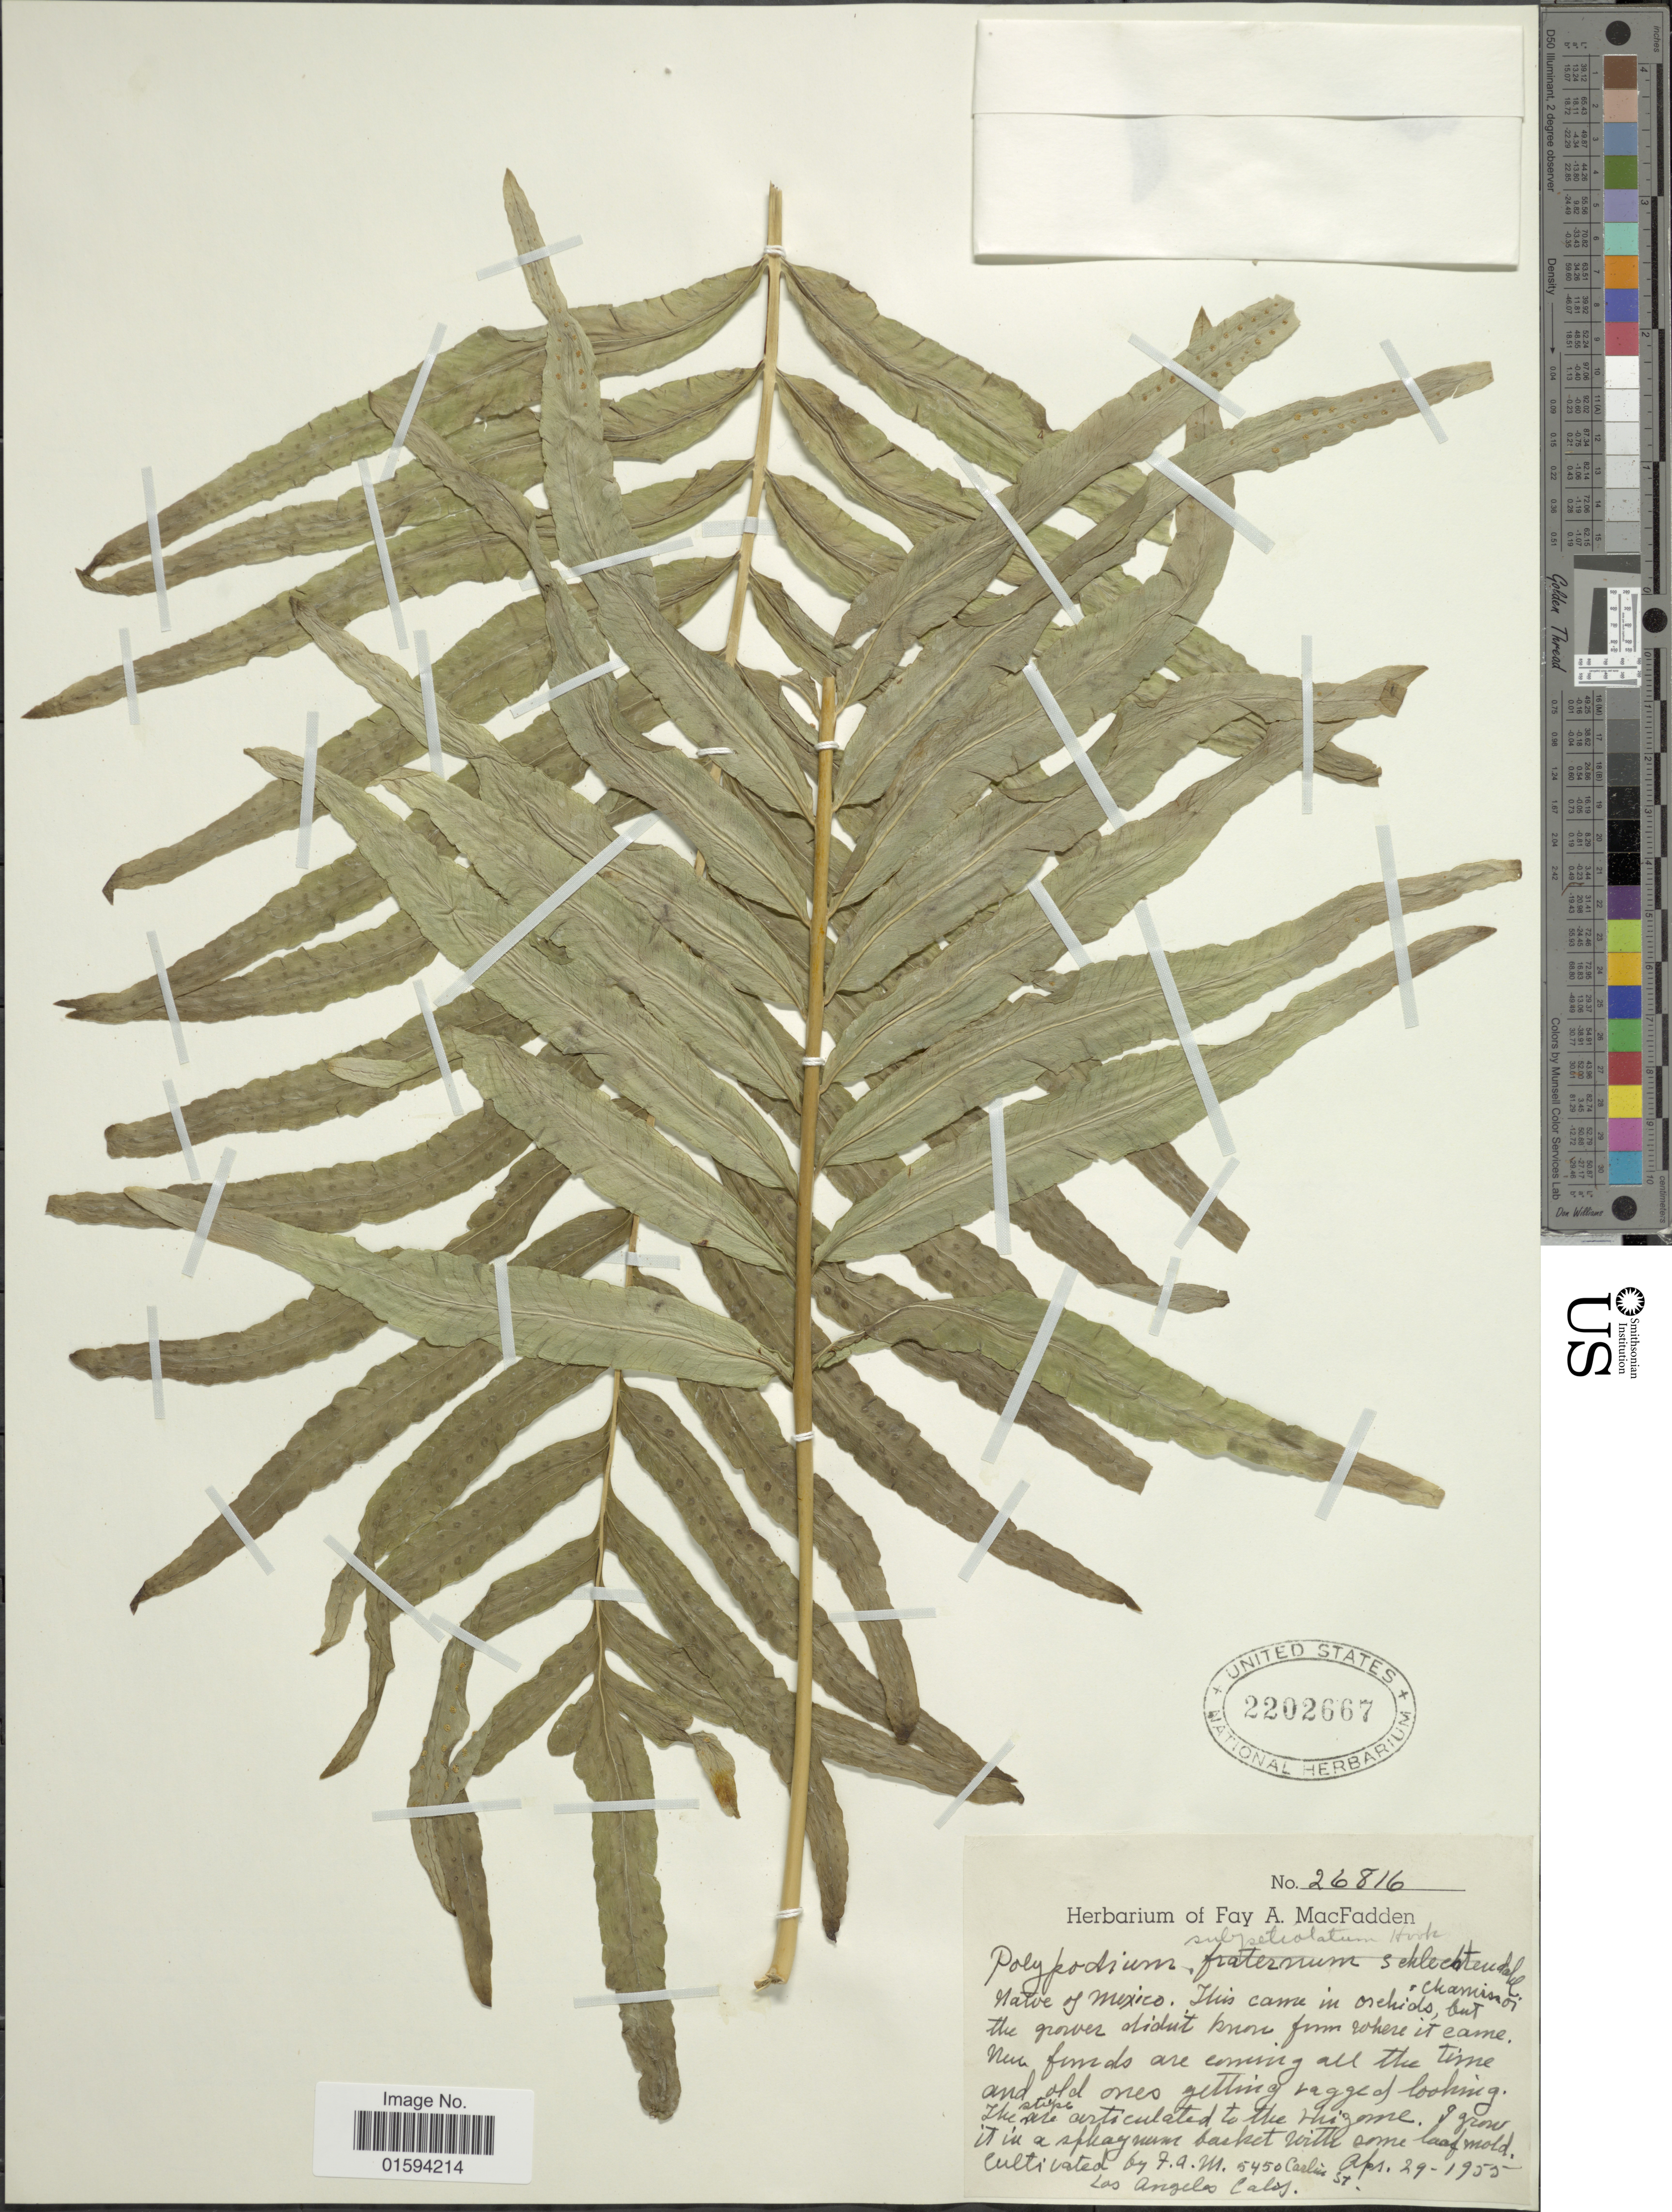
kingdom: Plantae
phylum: Tracheophyta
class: Polypodiopsida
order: Polypodiales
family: Polypodiaceae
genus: Polypodium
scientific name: Polypodium subpetiolatum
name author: Hook.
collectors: F. MacFadden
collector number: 26816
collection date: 1955-04-29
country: United States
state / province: California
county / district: Los Angeles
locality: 5450 Carlin St., Los Angeles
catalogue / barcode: US 2202667